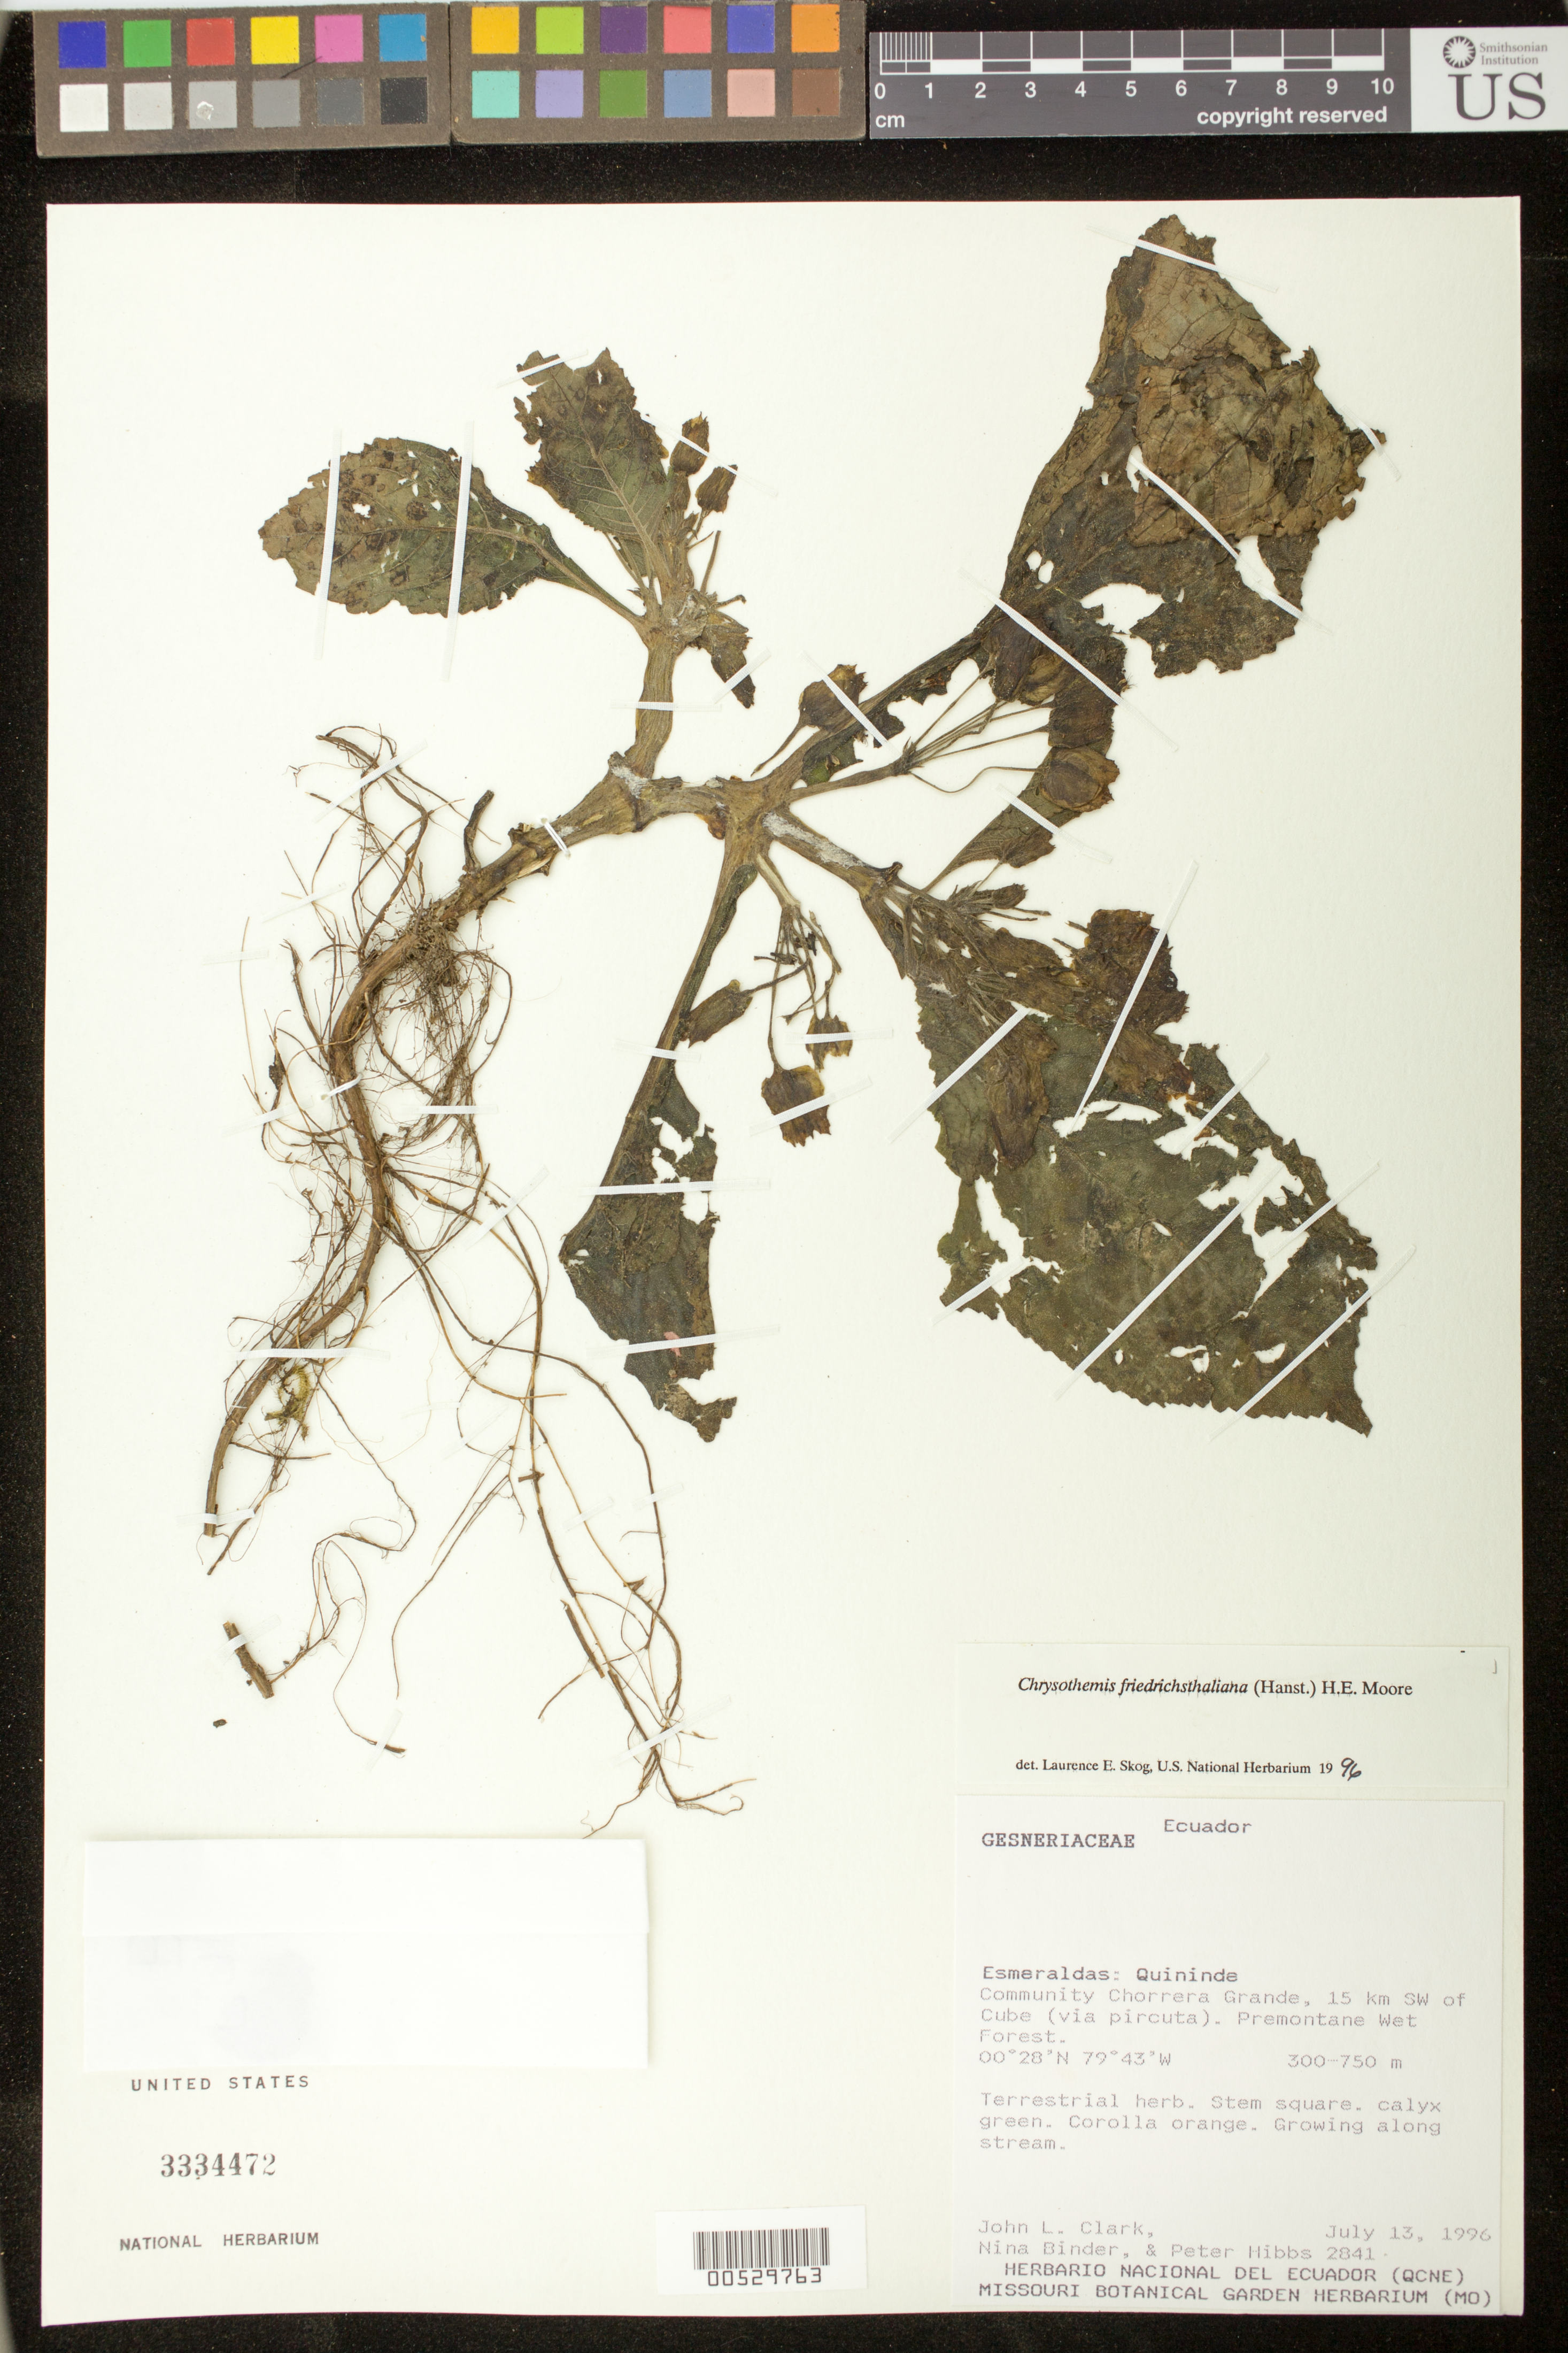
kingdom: Plantae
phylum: Tracheophyta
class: Magnoliopsida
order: Lamiales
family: Gesneriaceae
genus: Chrysothemis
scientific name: Chrysothemis friedrichsthaliana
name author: (Hanst.) H.E. Moore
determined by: Skog, Laurence E.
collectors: J. L. Clark, N. Binder & P. Hibbs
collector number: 2841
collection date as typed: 13 Jul 1996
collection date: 1996-07-13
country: Ecuador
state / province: Esmeraldas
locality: Quininde, community Chorrera Grande, 15 km SW of Cube (via pircuta)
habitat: Premontane wet forest; growing along stream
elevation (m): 300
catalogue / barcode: US 3334472